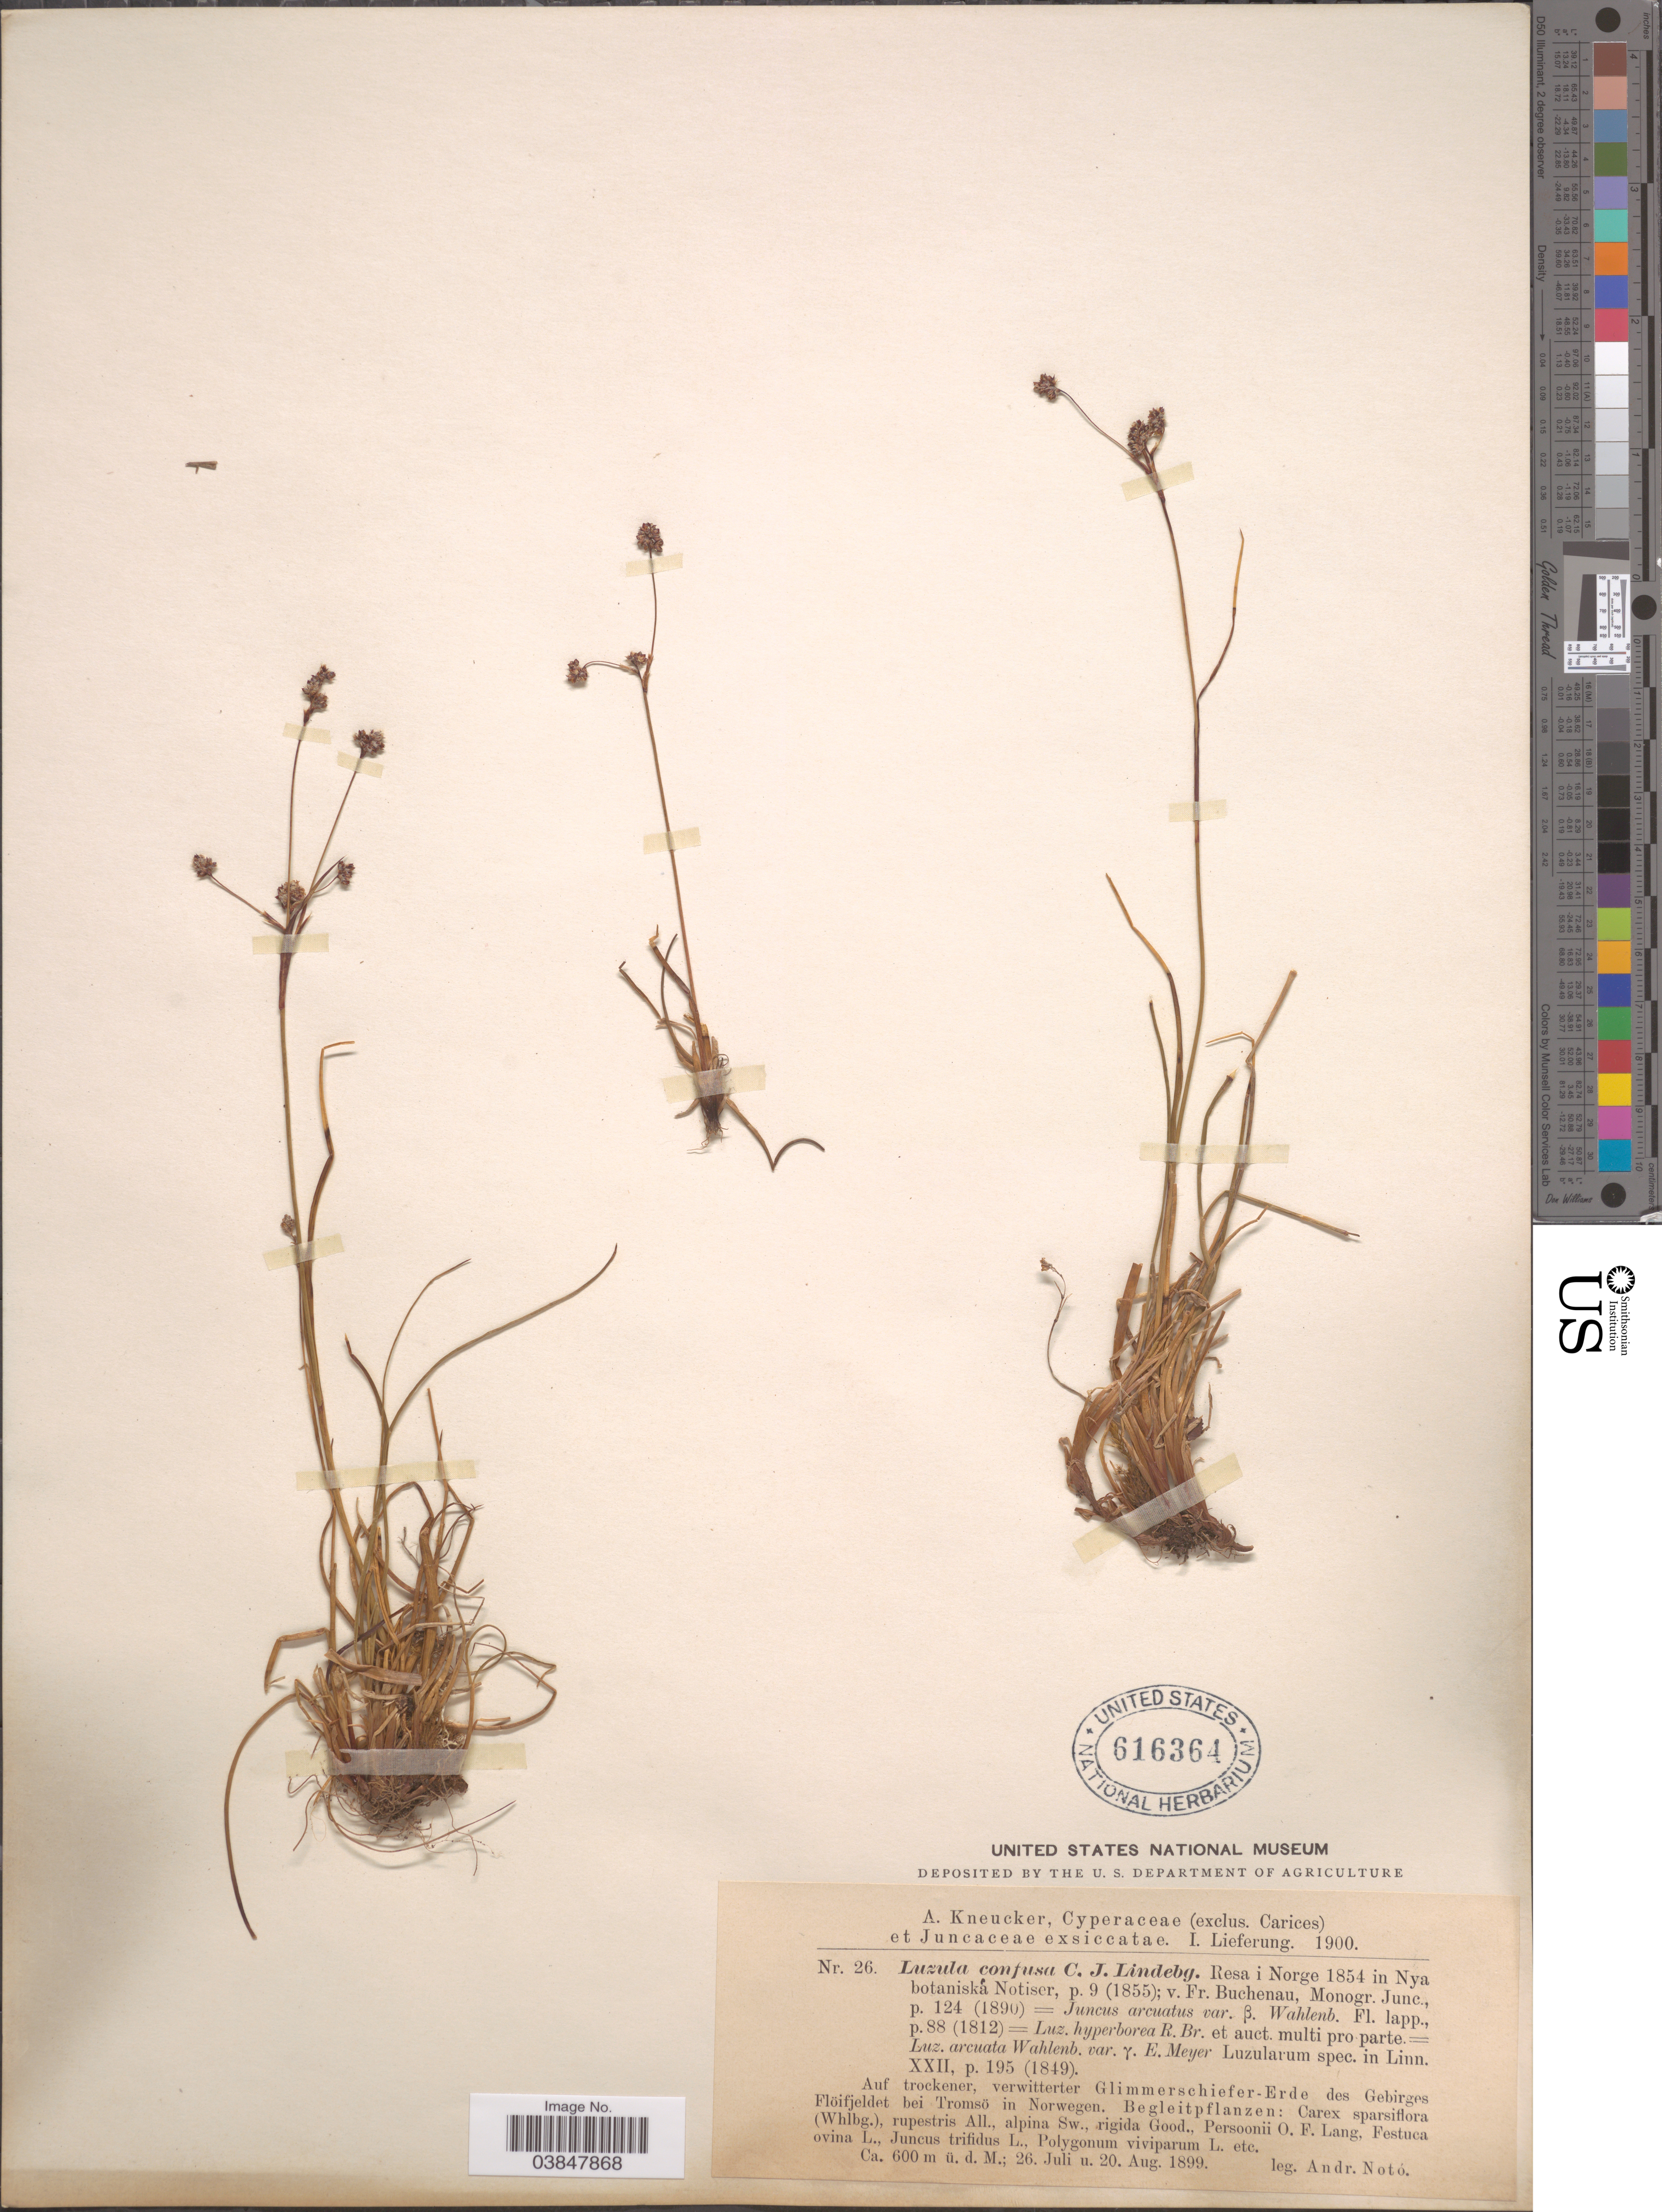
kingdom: Plantae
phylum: Tracheophyta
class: Liliopsida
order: Poales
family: Juncaceae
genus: Luzula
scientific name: Luzula confusa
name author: Lindeb.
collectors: A. Noto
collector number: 26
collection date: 1899-07-26/1899-08-20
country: Norway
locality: Auf trockener, verwitterter Glimmerschiefer-Erde des Gebirges Flöifjeldet bei Tromsö.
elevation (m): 600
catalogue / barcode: US 616364